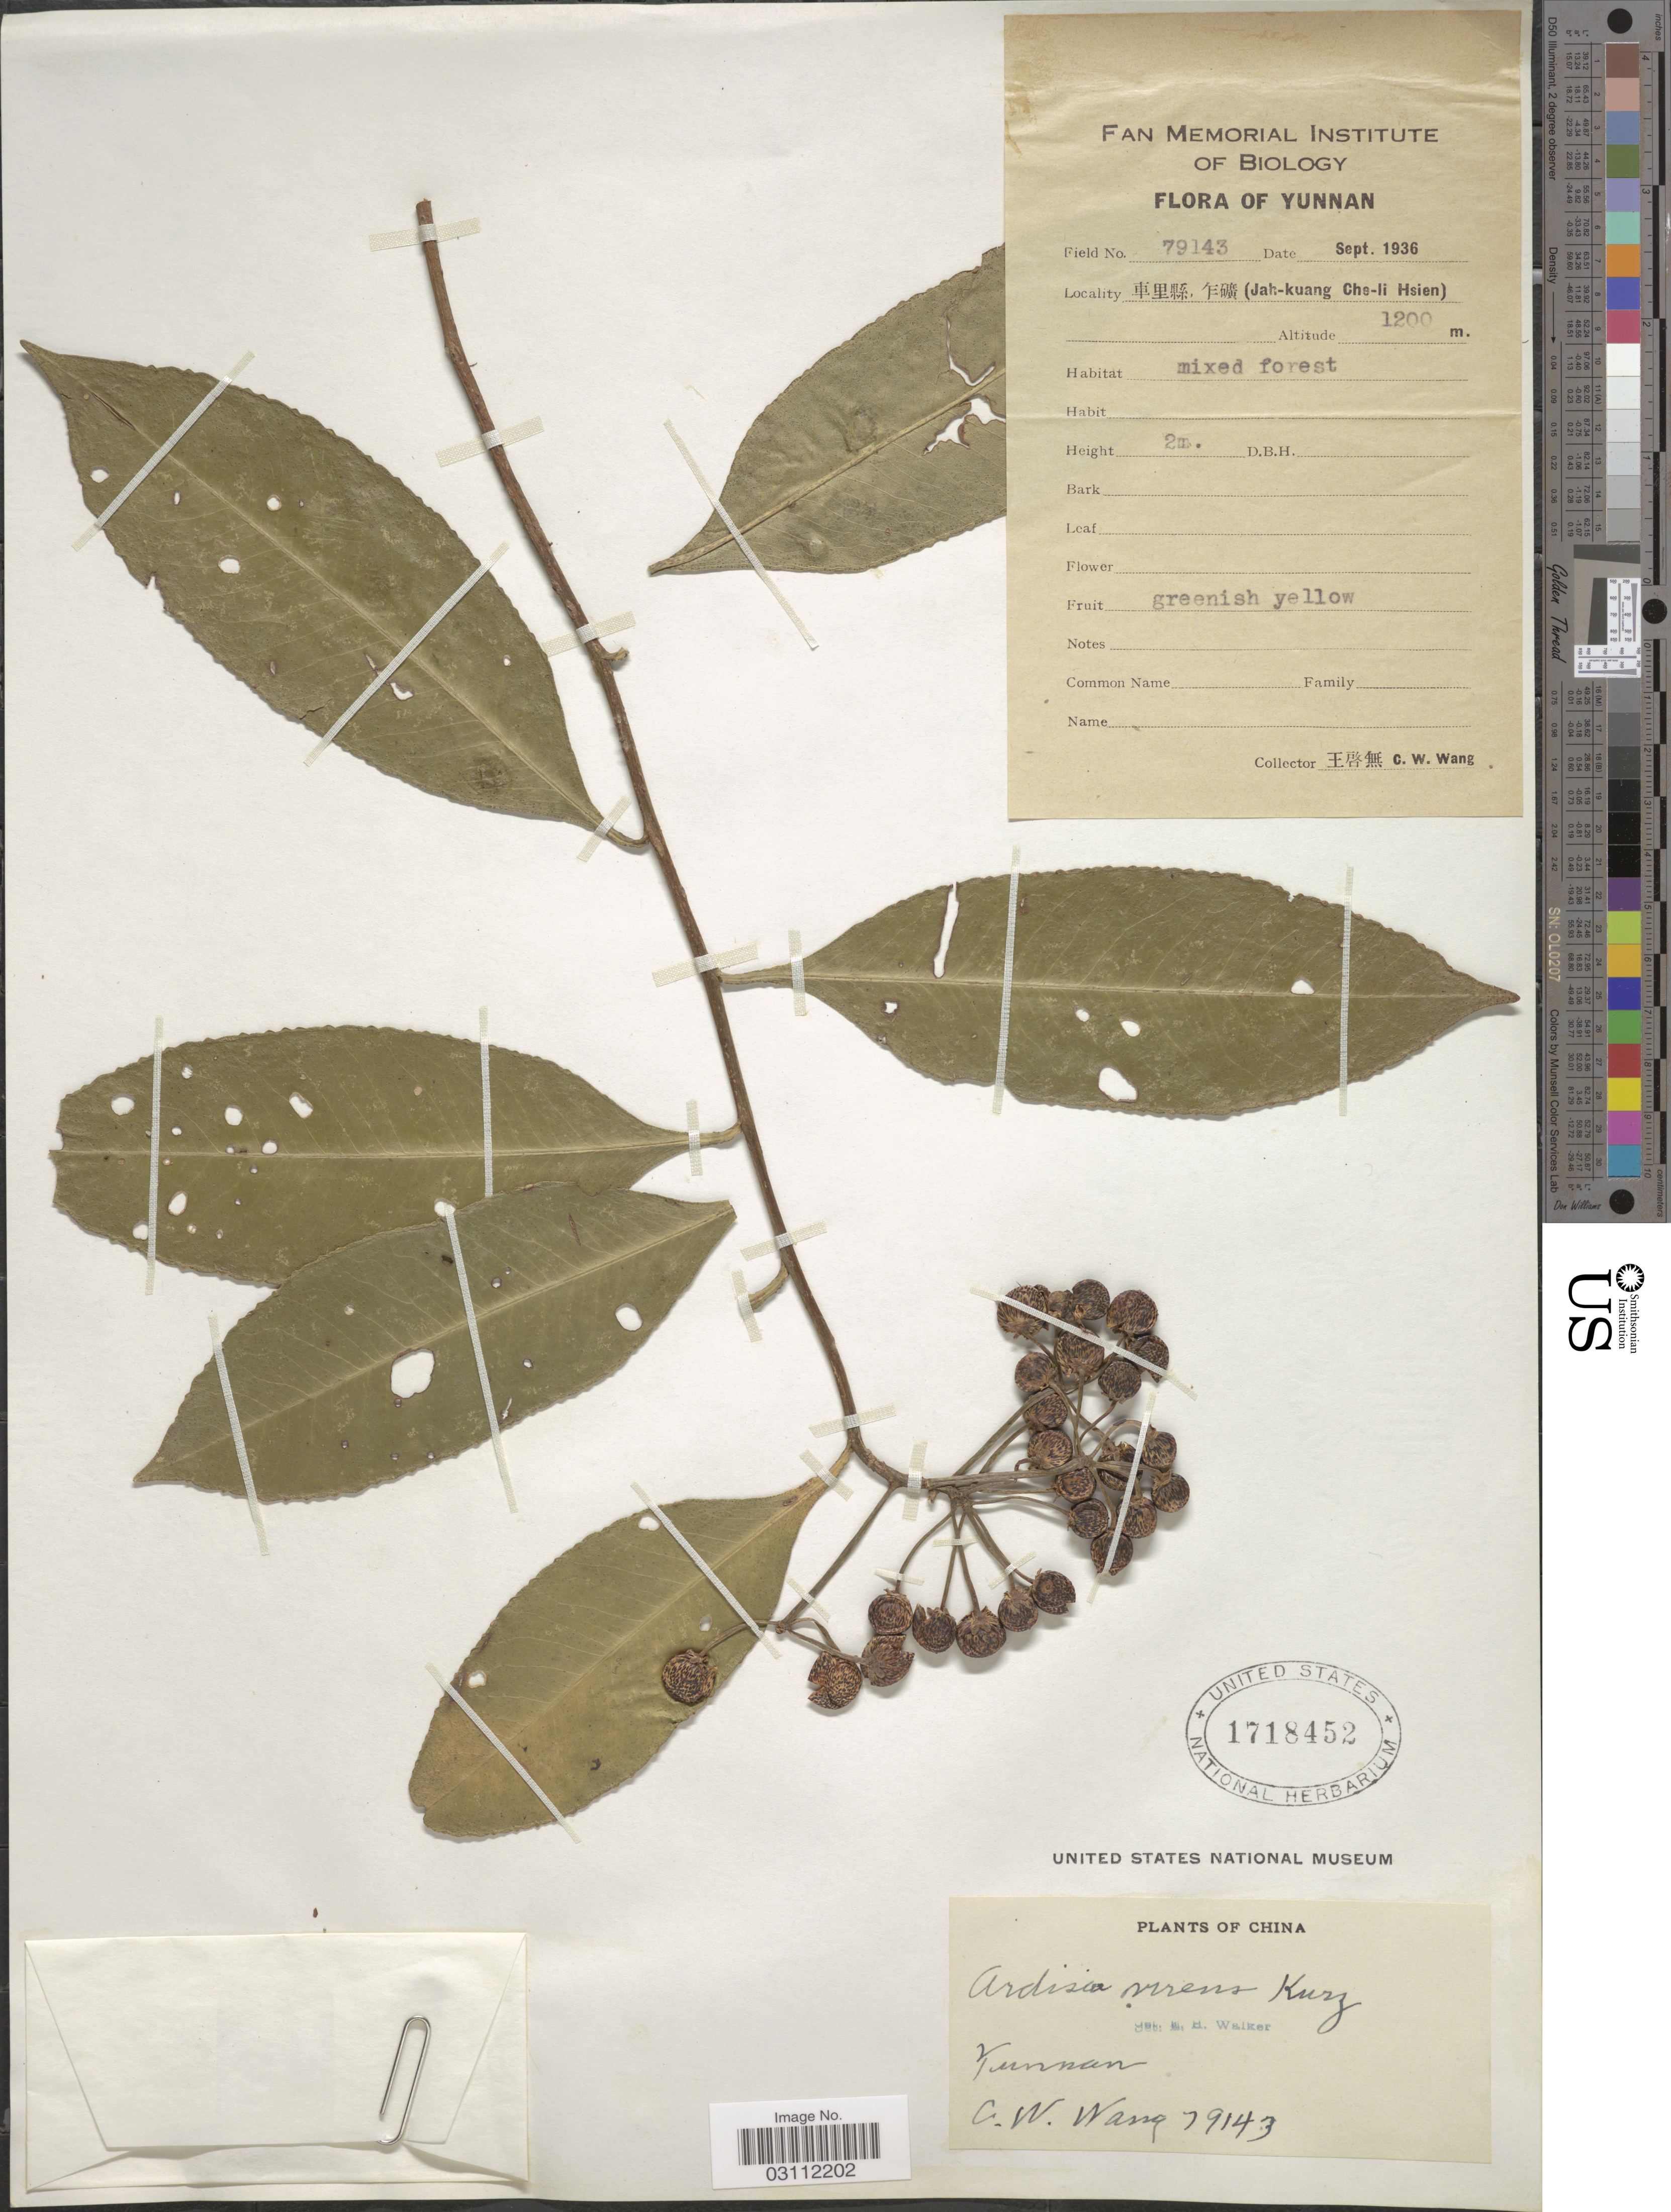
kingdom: Plantae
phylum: Tracheophyta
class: Magnoliopsida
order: Ericales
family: Primulaceae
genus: Ardisia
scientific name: Ardisia virens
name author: Kurz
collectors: C. W. Wang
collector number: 79143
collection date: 1936-09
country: China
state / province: Yunnan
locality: X (Jah-kuang Che-li Hsien).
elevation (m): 1200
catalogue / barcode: US 1718452